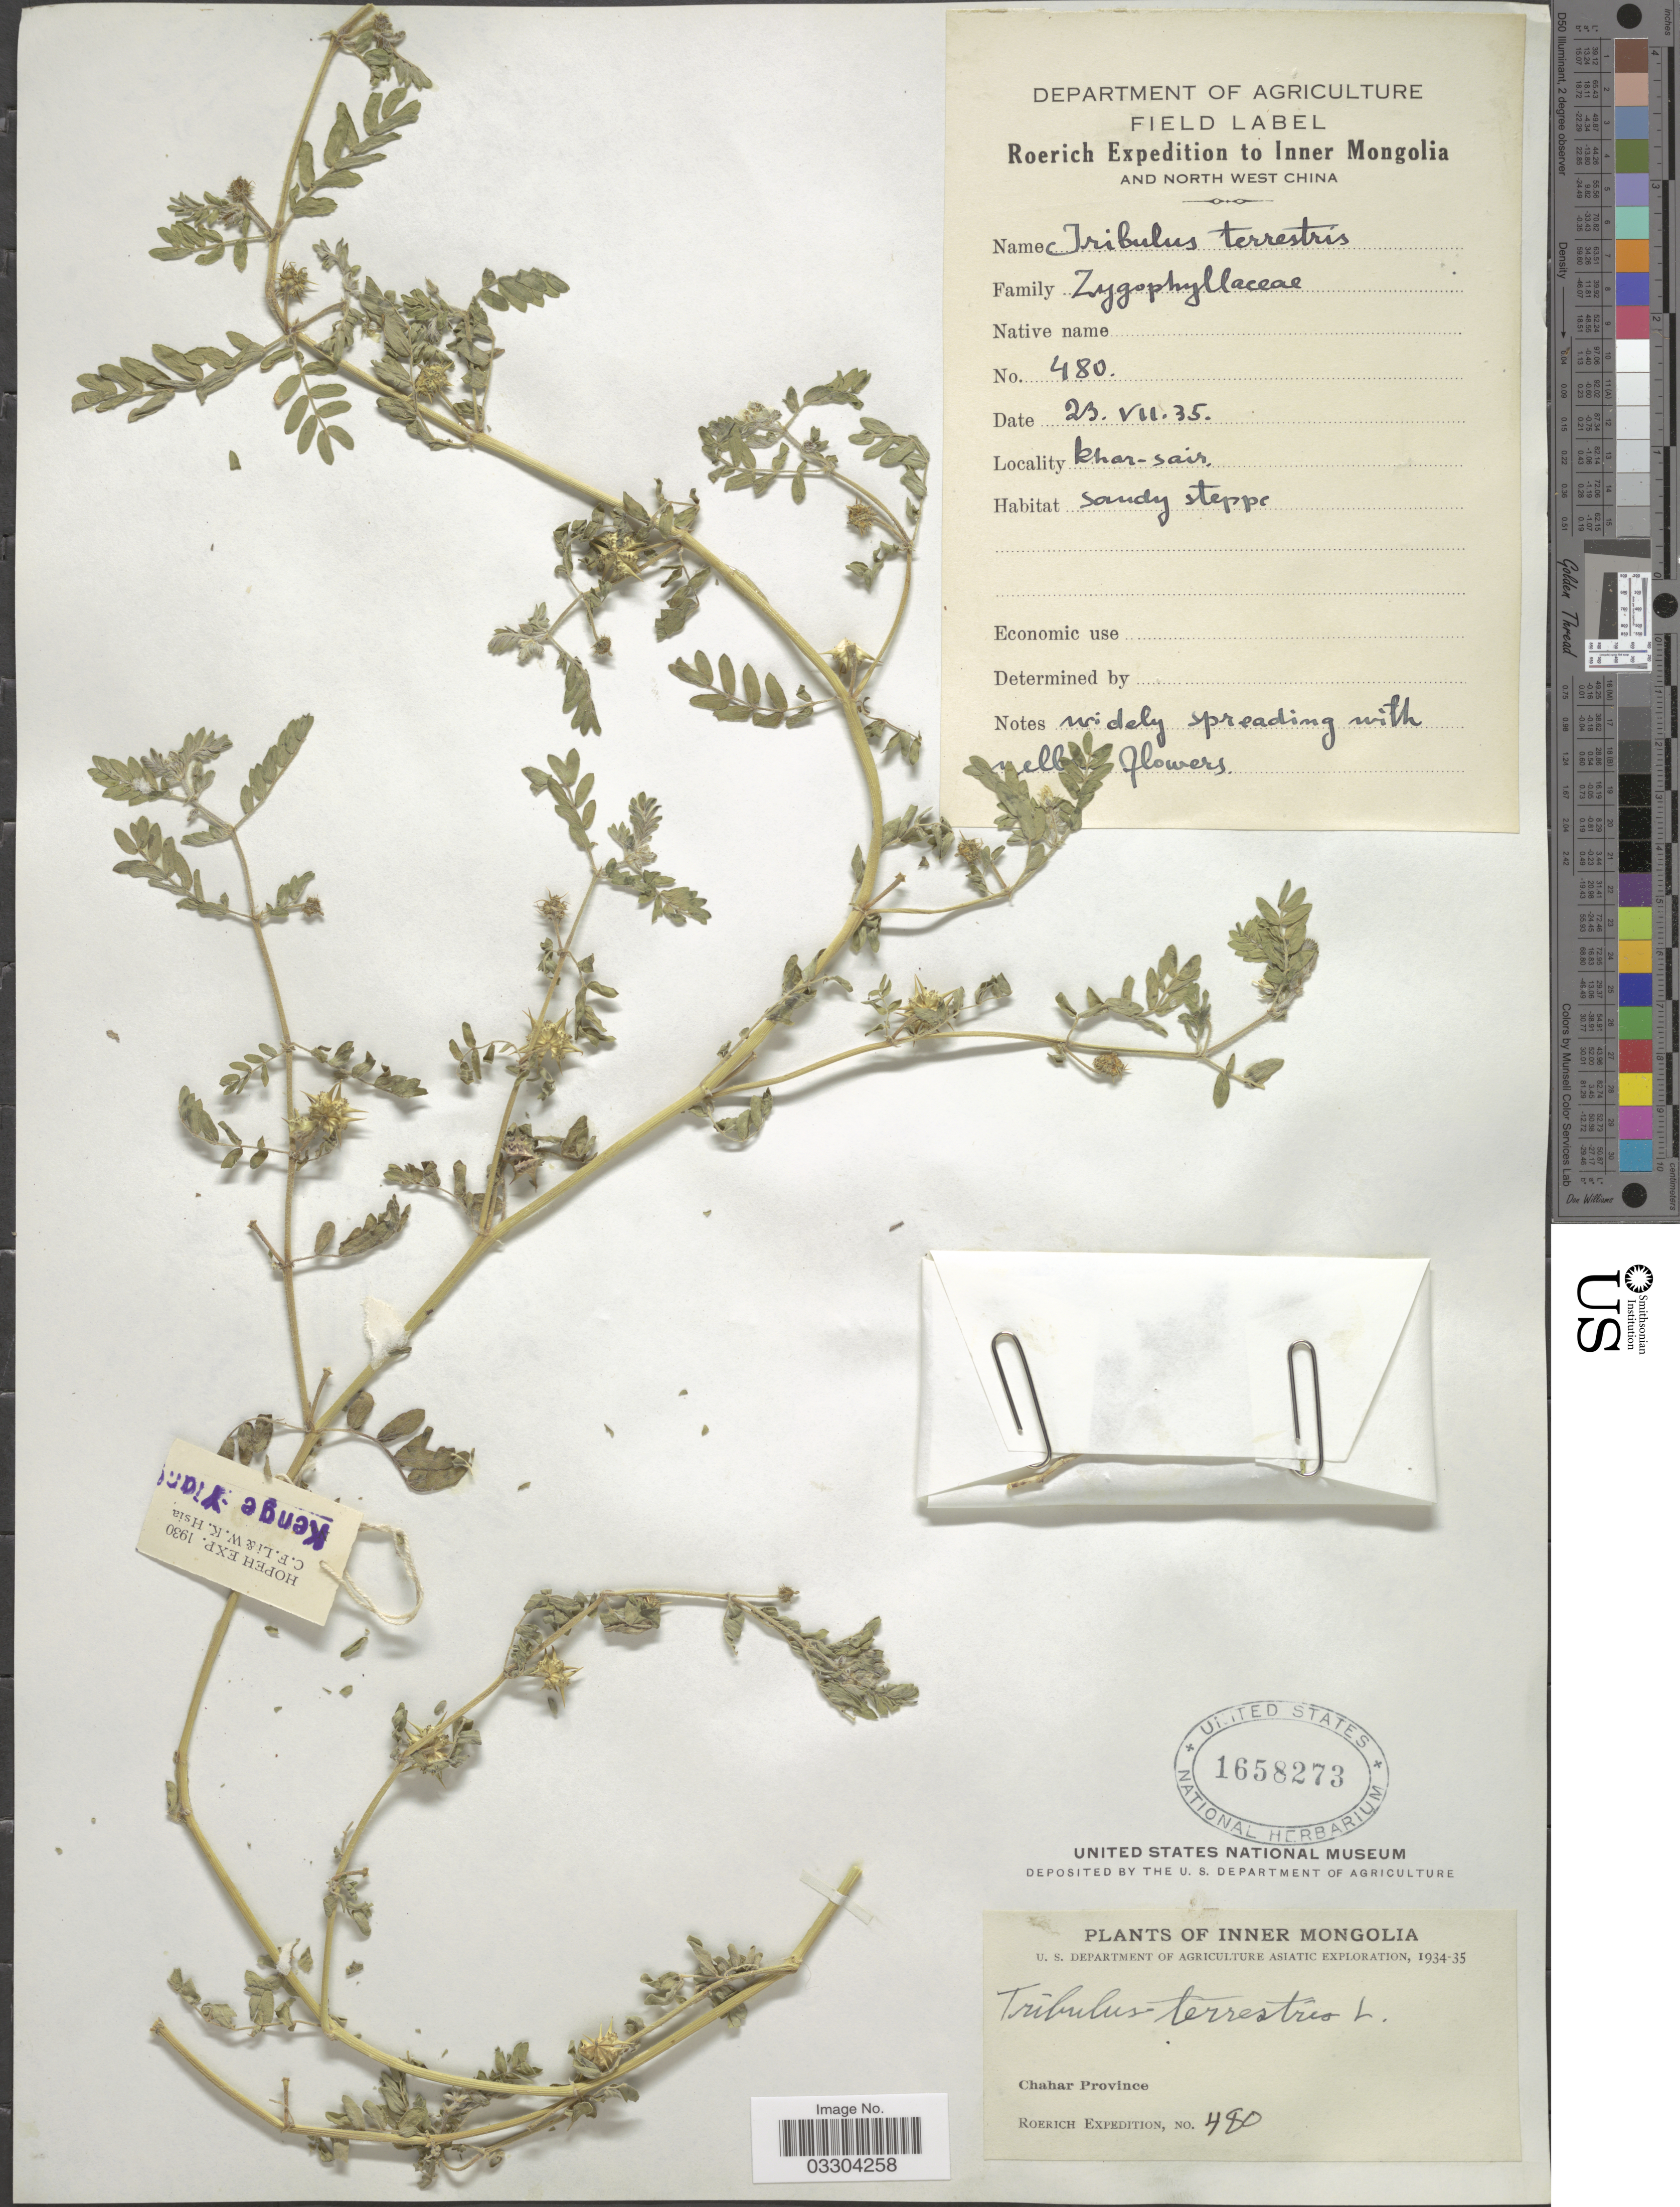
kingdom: Plantae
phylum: Tracheophyta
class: Magnoliopsida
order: Zygophyllales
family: Zygophyllaceae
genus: Tribulus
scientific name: Tribulus terrestris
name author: L.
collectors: Roerich Expedition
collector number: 480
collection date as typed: Transcribed d/m/y: 23/7/35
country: China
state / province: Nei Monggol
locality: Inner Mongolia, Chahar Province. North West China. Khar-sair.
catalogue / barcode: US 1658273